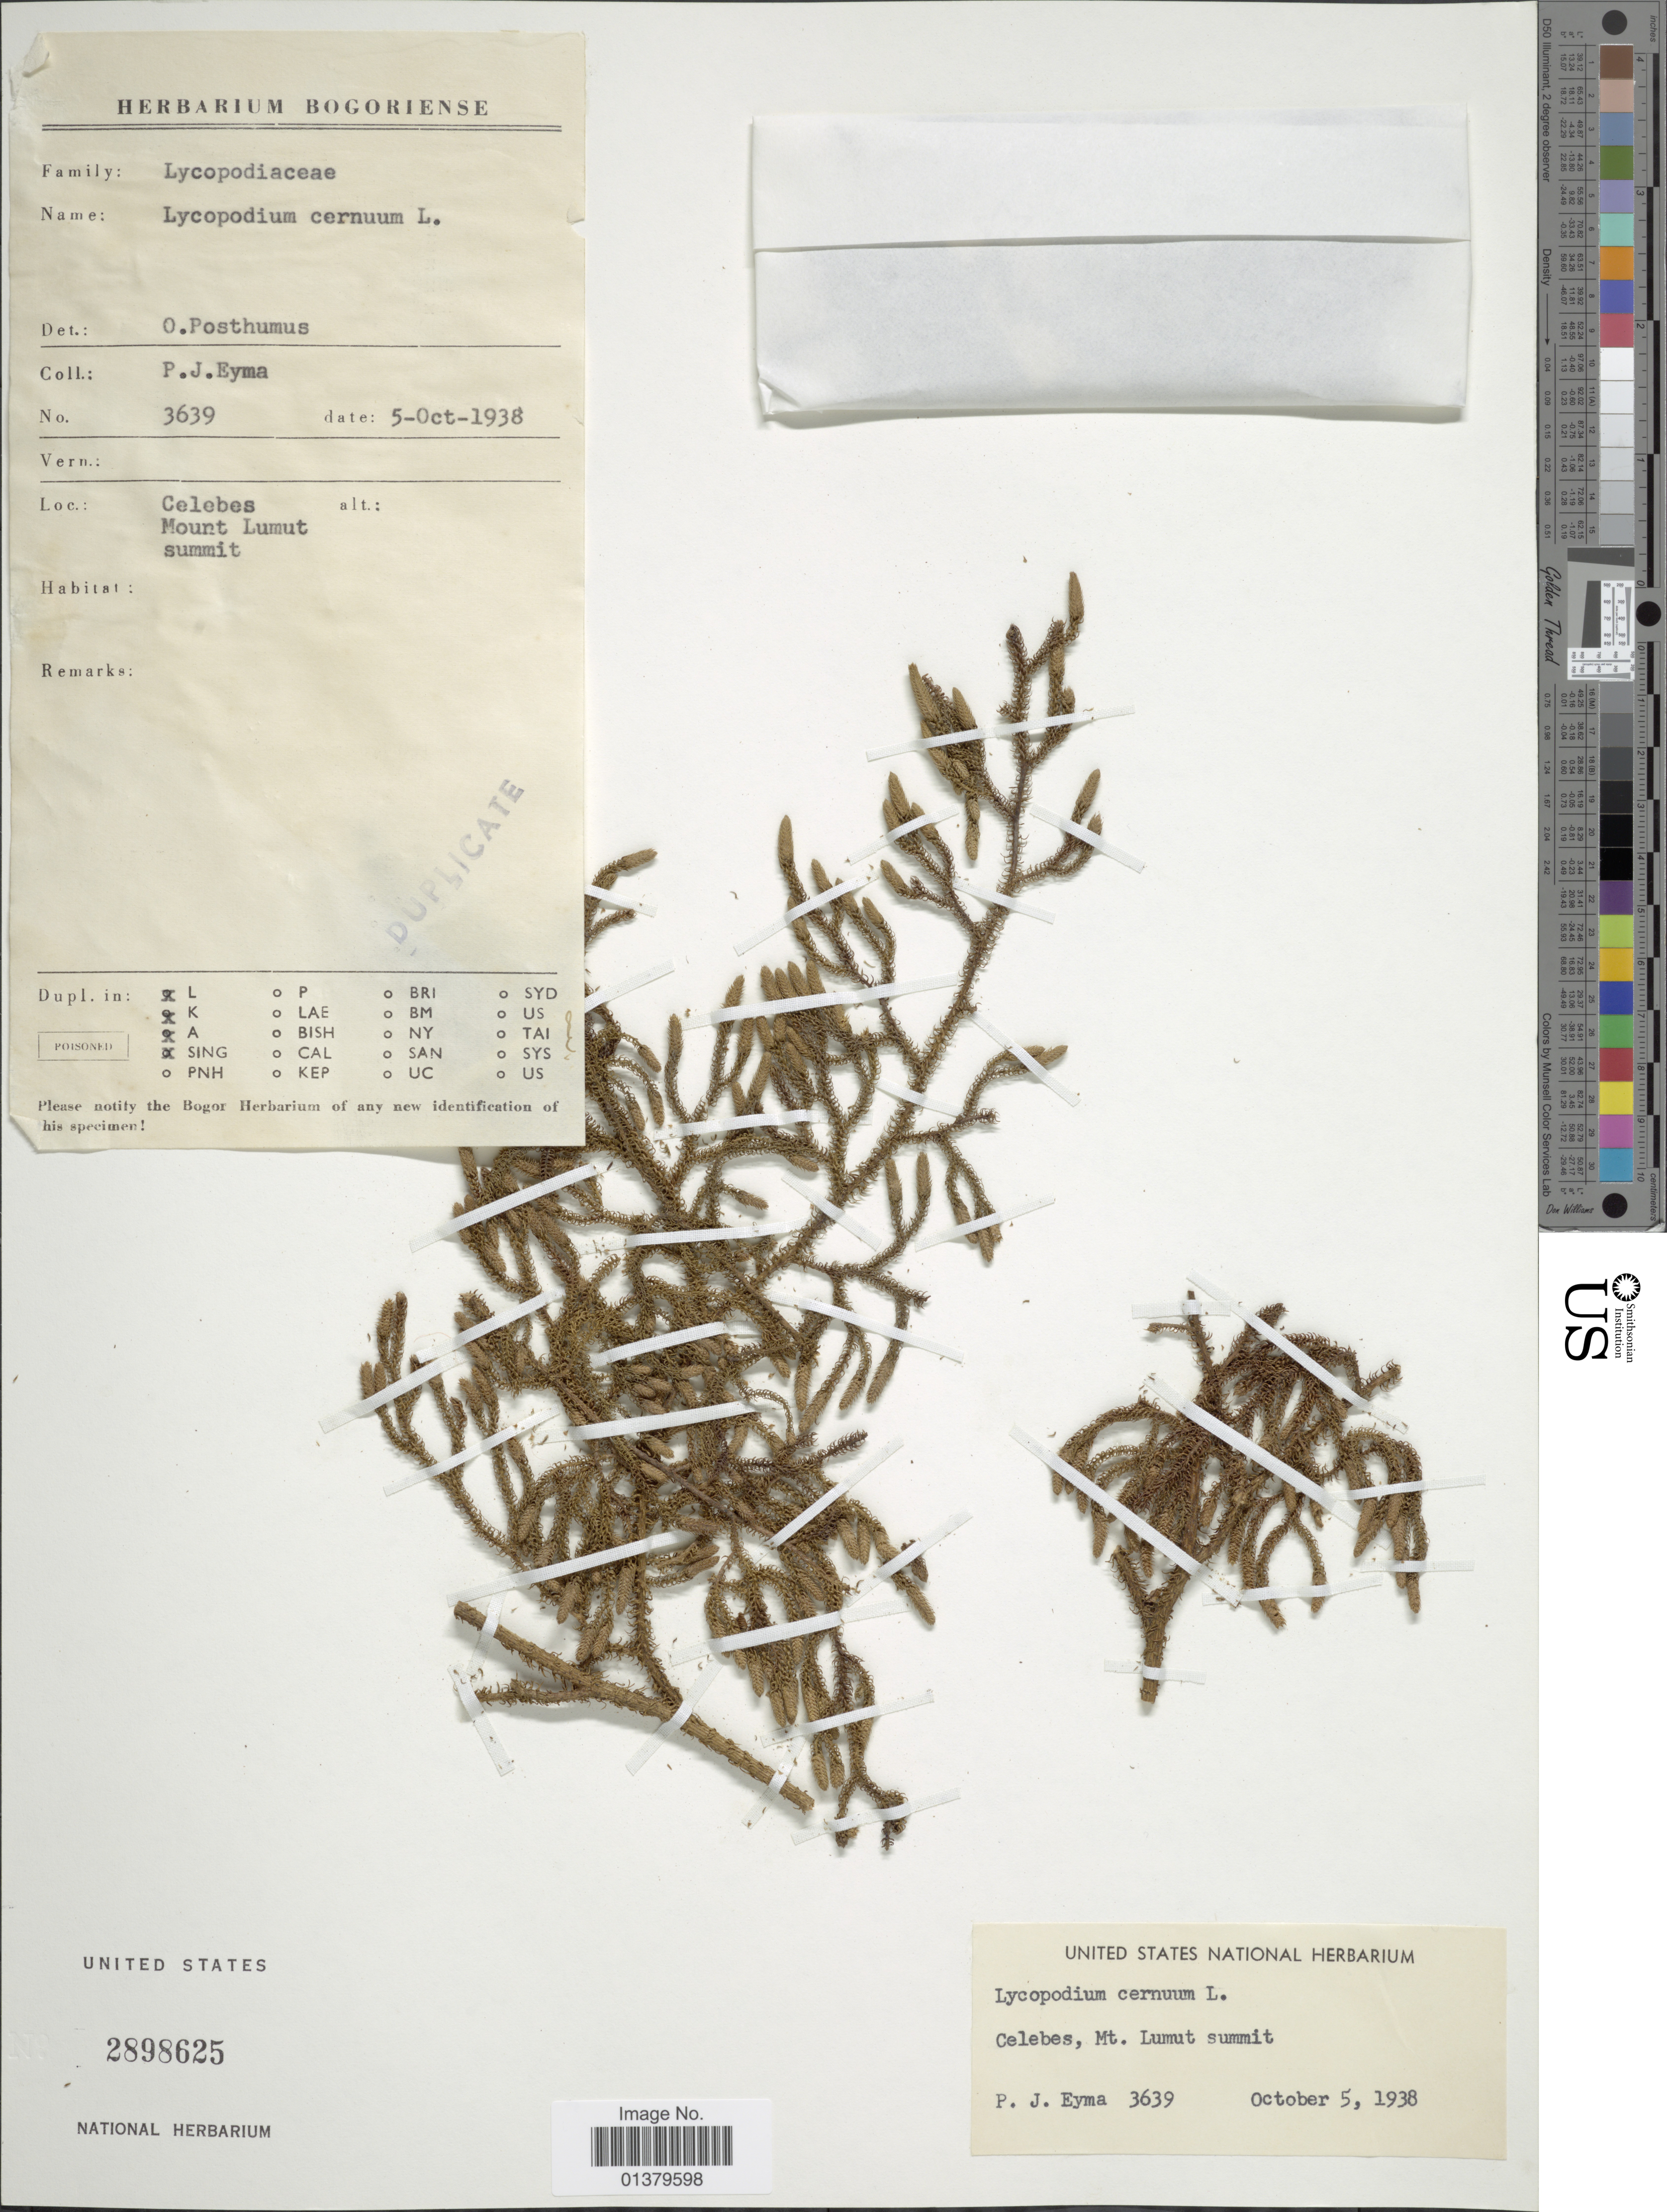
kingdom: Plantae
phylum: Tracheophyta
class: Lycopodiopsida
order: Lycopodiales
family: Lycopodiaceae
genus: Palhinhaea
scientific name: Palhinhaea cernua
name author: (L.) Vasc. & Franco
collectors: P. J. Eyma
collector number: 3639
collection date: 1938-10-05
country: Indonesia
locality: Celebes, Mount Lumut summit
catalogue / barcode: US 2898625